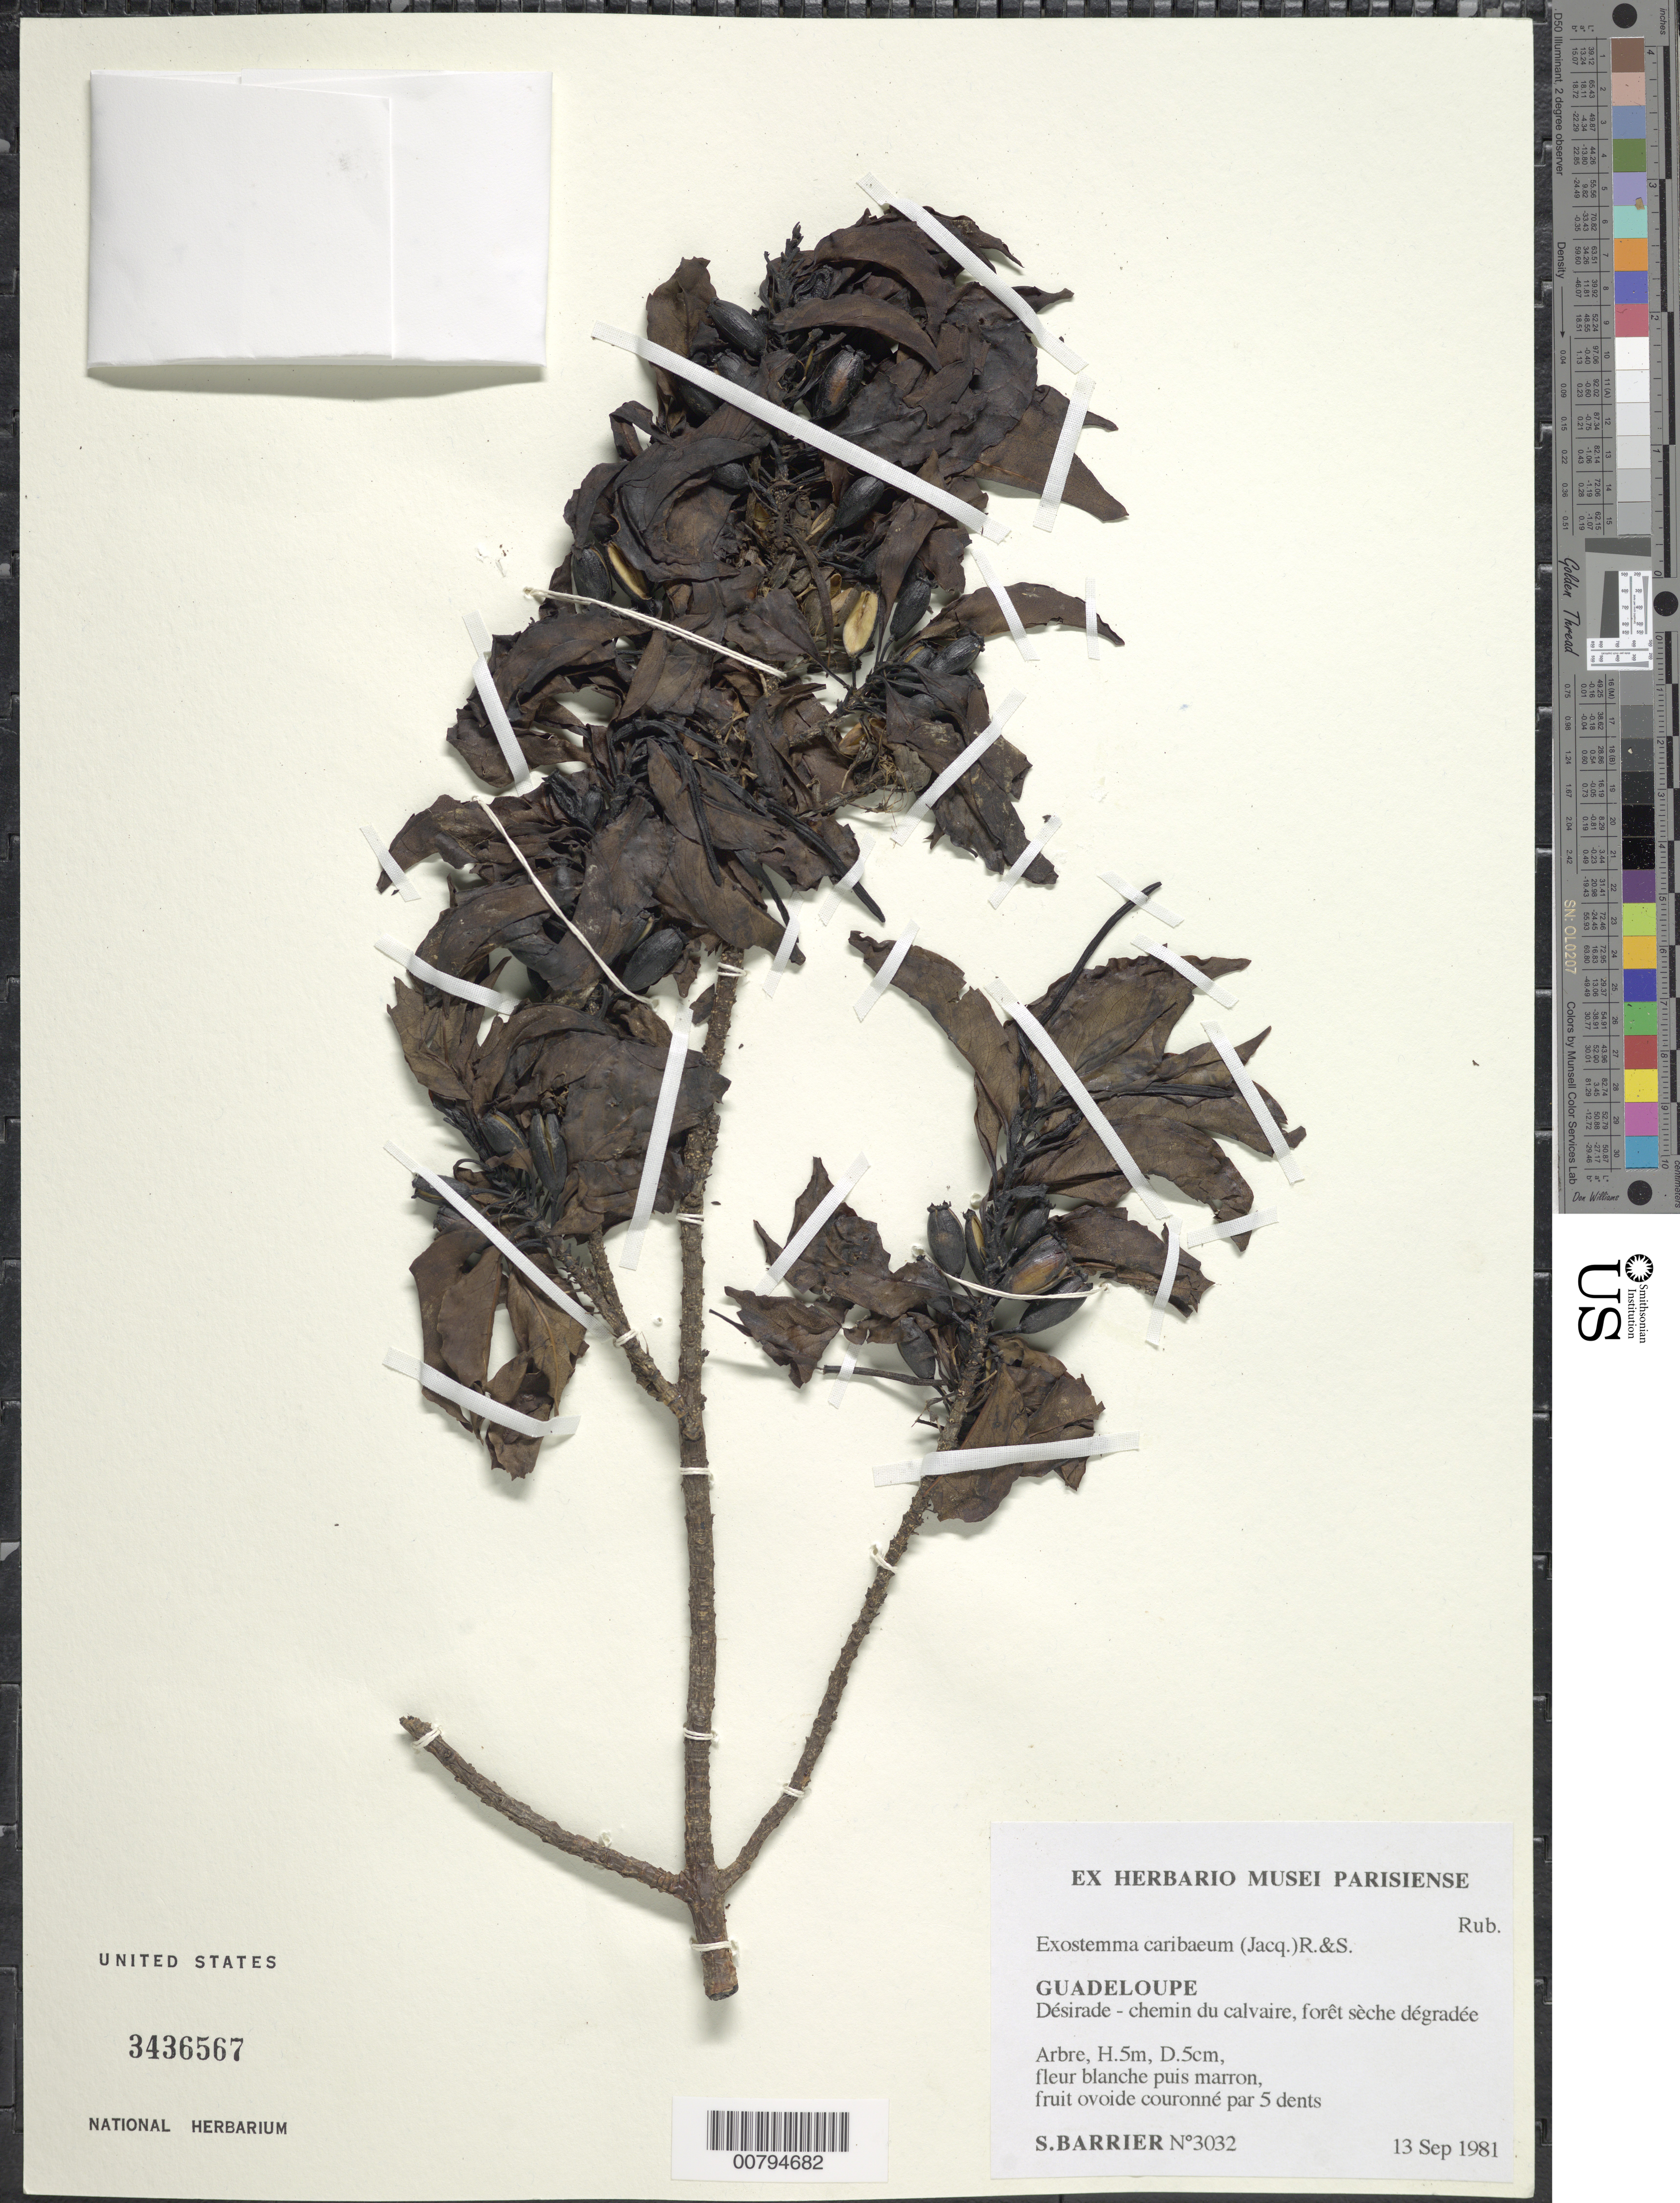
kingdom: Plantae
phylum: Tracheophyta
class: Magnoliopsida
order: Gentianales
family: Rubiaceae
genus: Exostema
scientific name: Exostema caribaeum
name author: (Jacq.) Roem. & Schult.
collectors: S. Barrier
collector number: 3032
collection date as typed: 13 Sep 1981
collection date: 1981-09-13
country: Guadeloupe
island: La Désirade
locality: Désirade. Chemin du calcaire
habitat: Foret sèche dégradée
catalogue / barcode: US 3436567